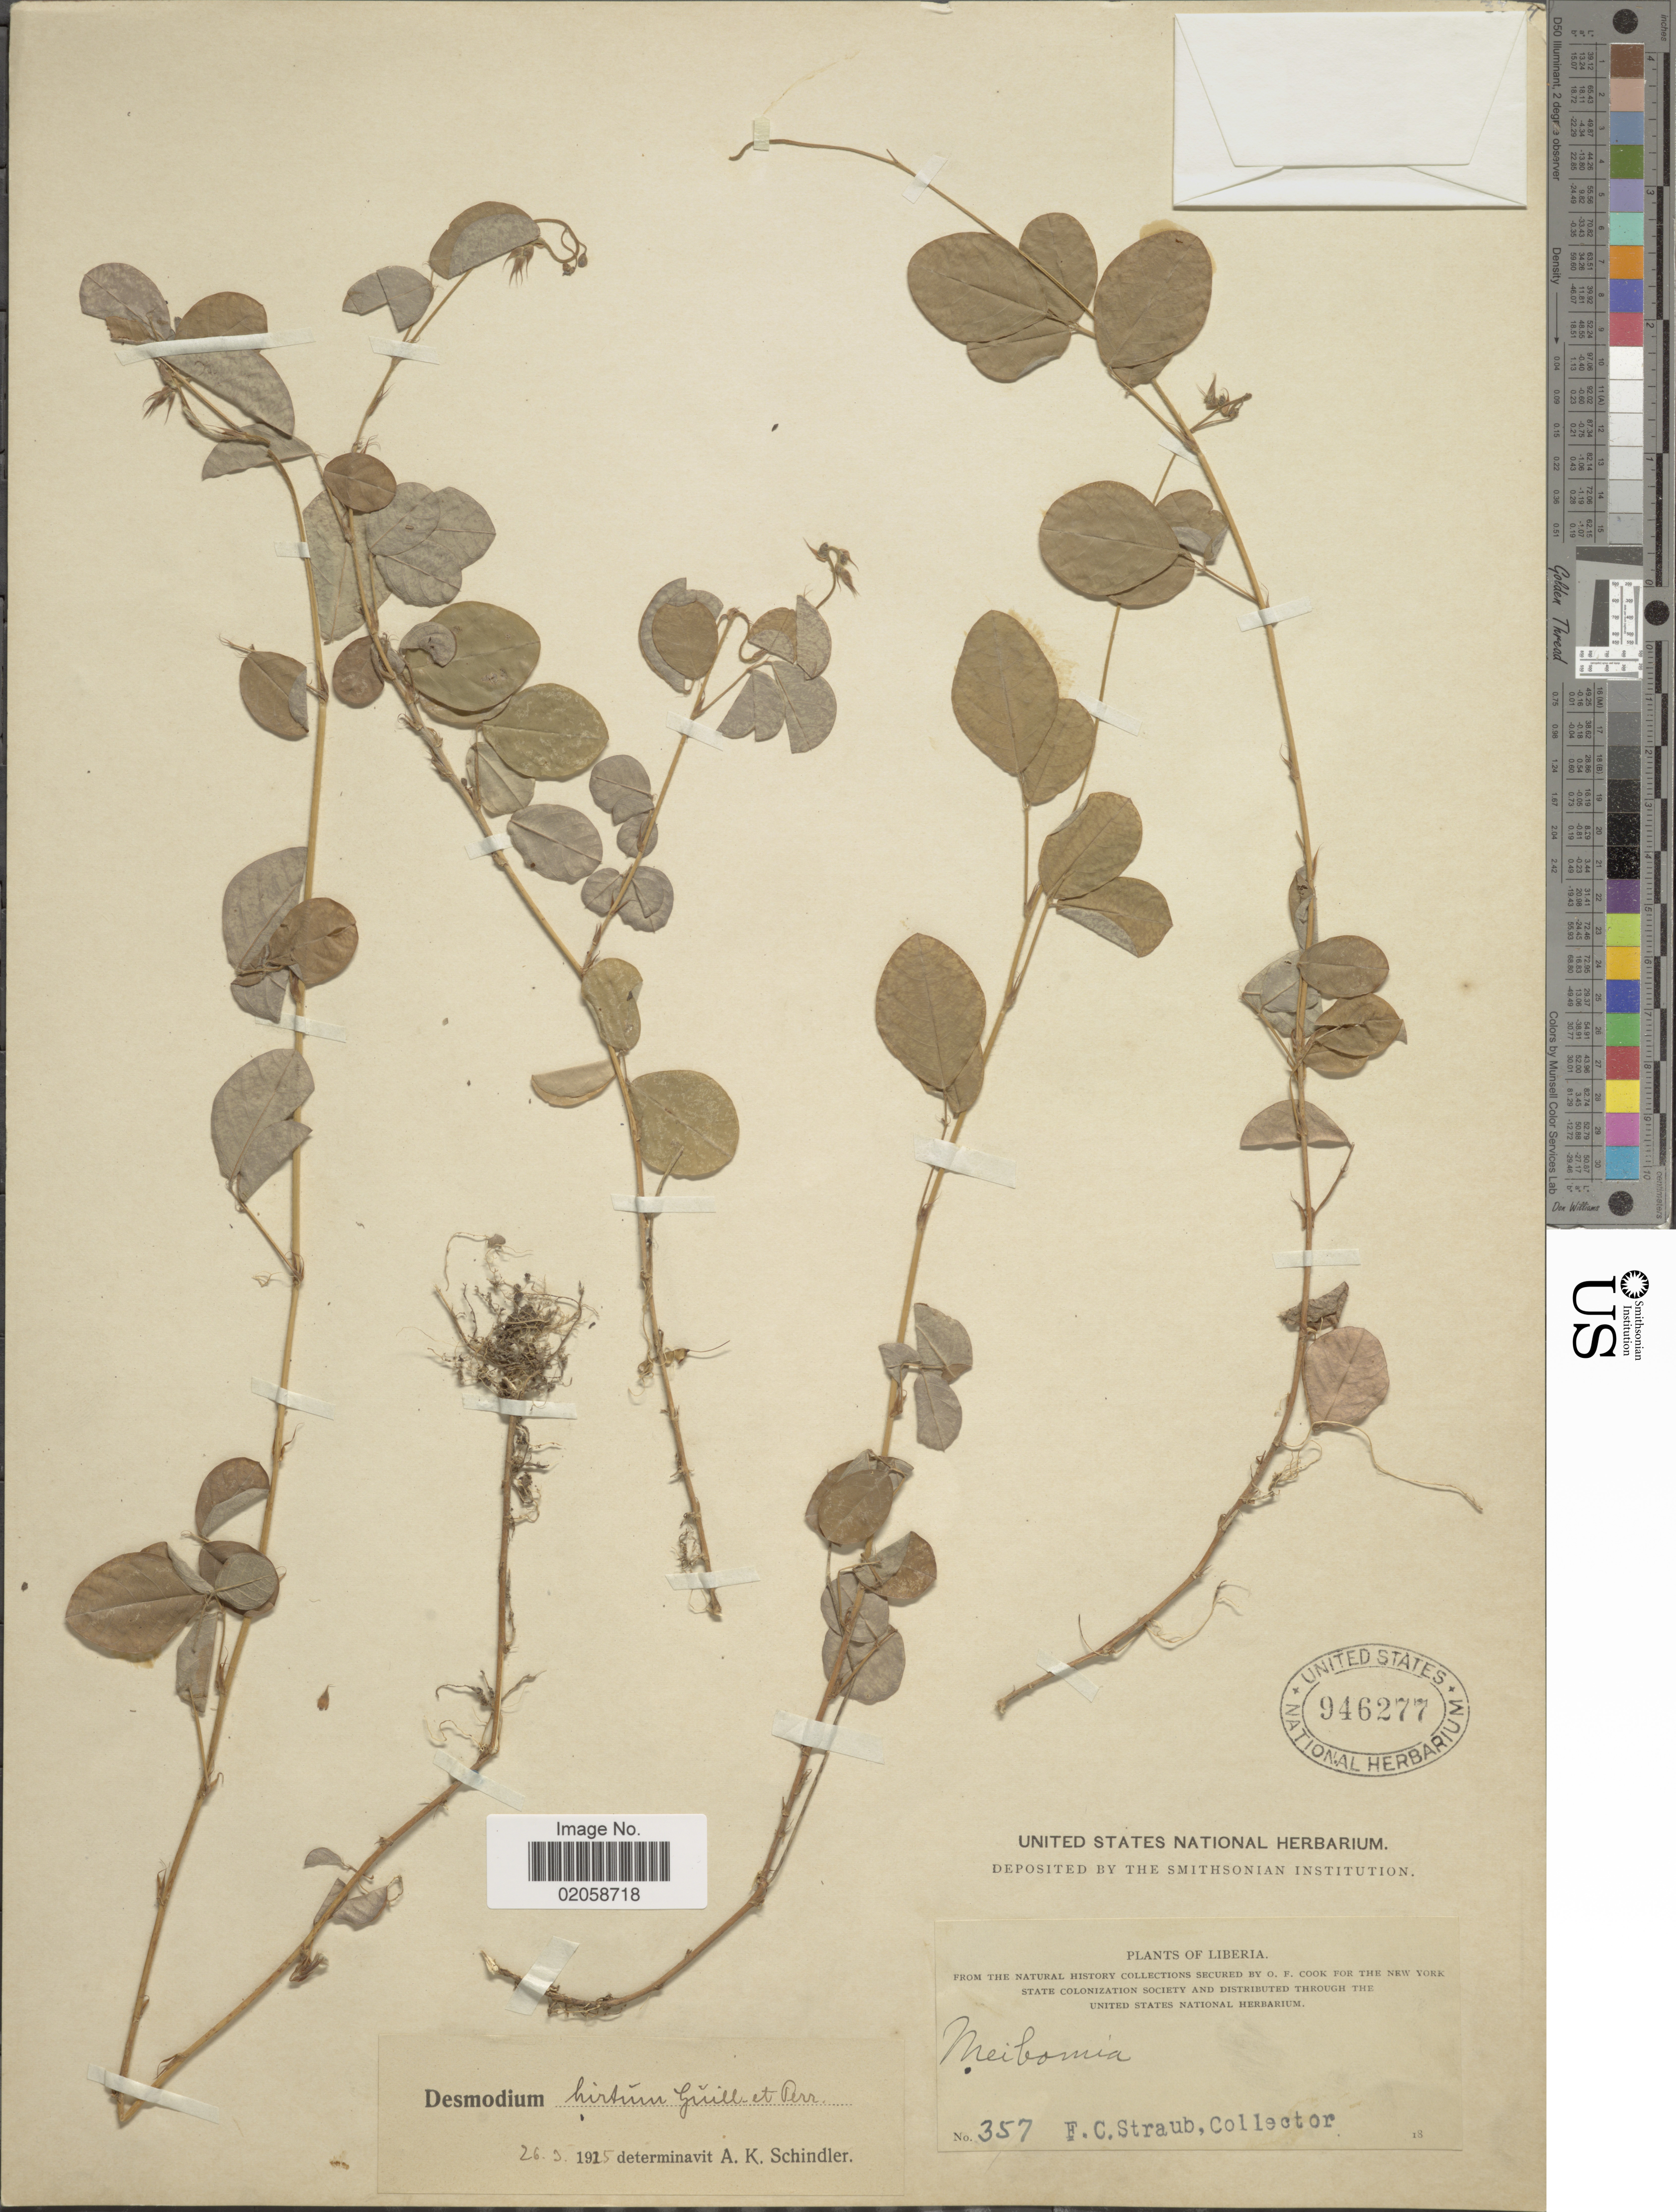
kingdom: Plantae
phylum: Tracheophyta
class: Magnoliopsida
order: Fabales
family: Fabaceae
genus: Grona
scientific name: Grona hirta var. hirta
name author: (Guill. & Perr.) H. Ohashi & K. Ohashi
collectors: F. Straub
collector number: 357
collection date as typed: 18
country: Liberia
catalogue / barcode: US 946277